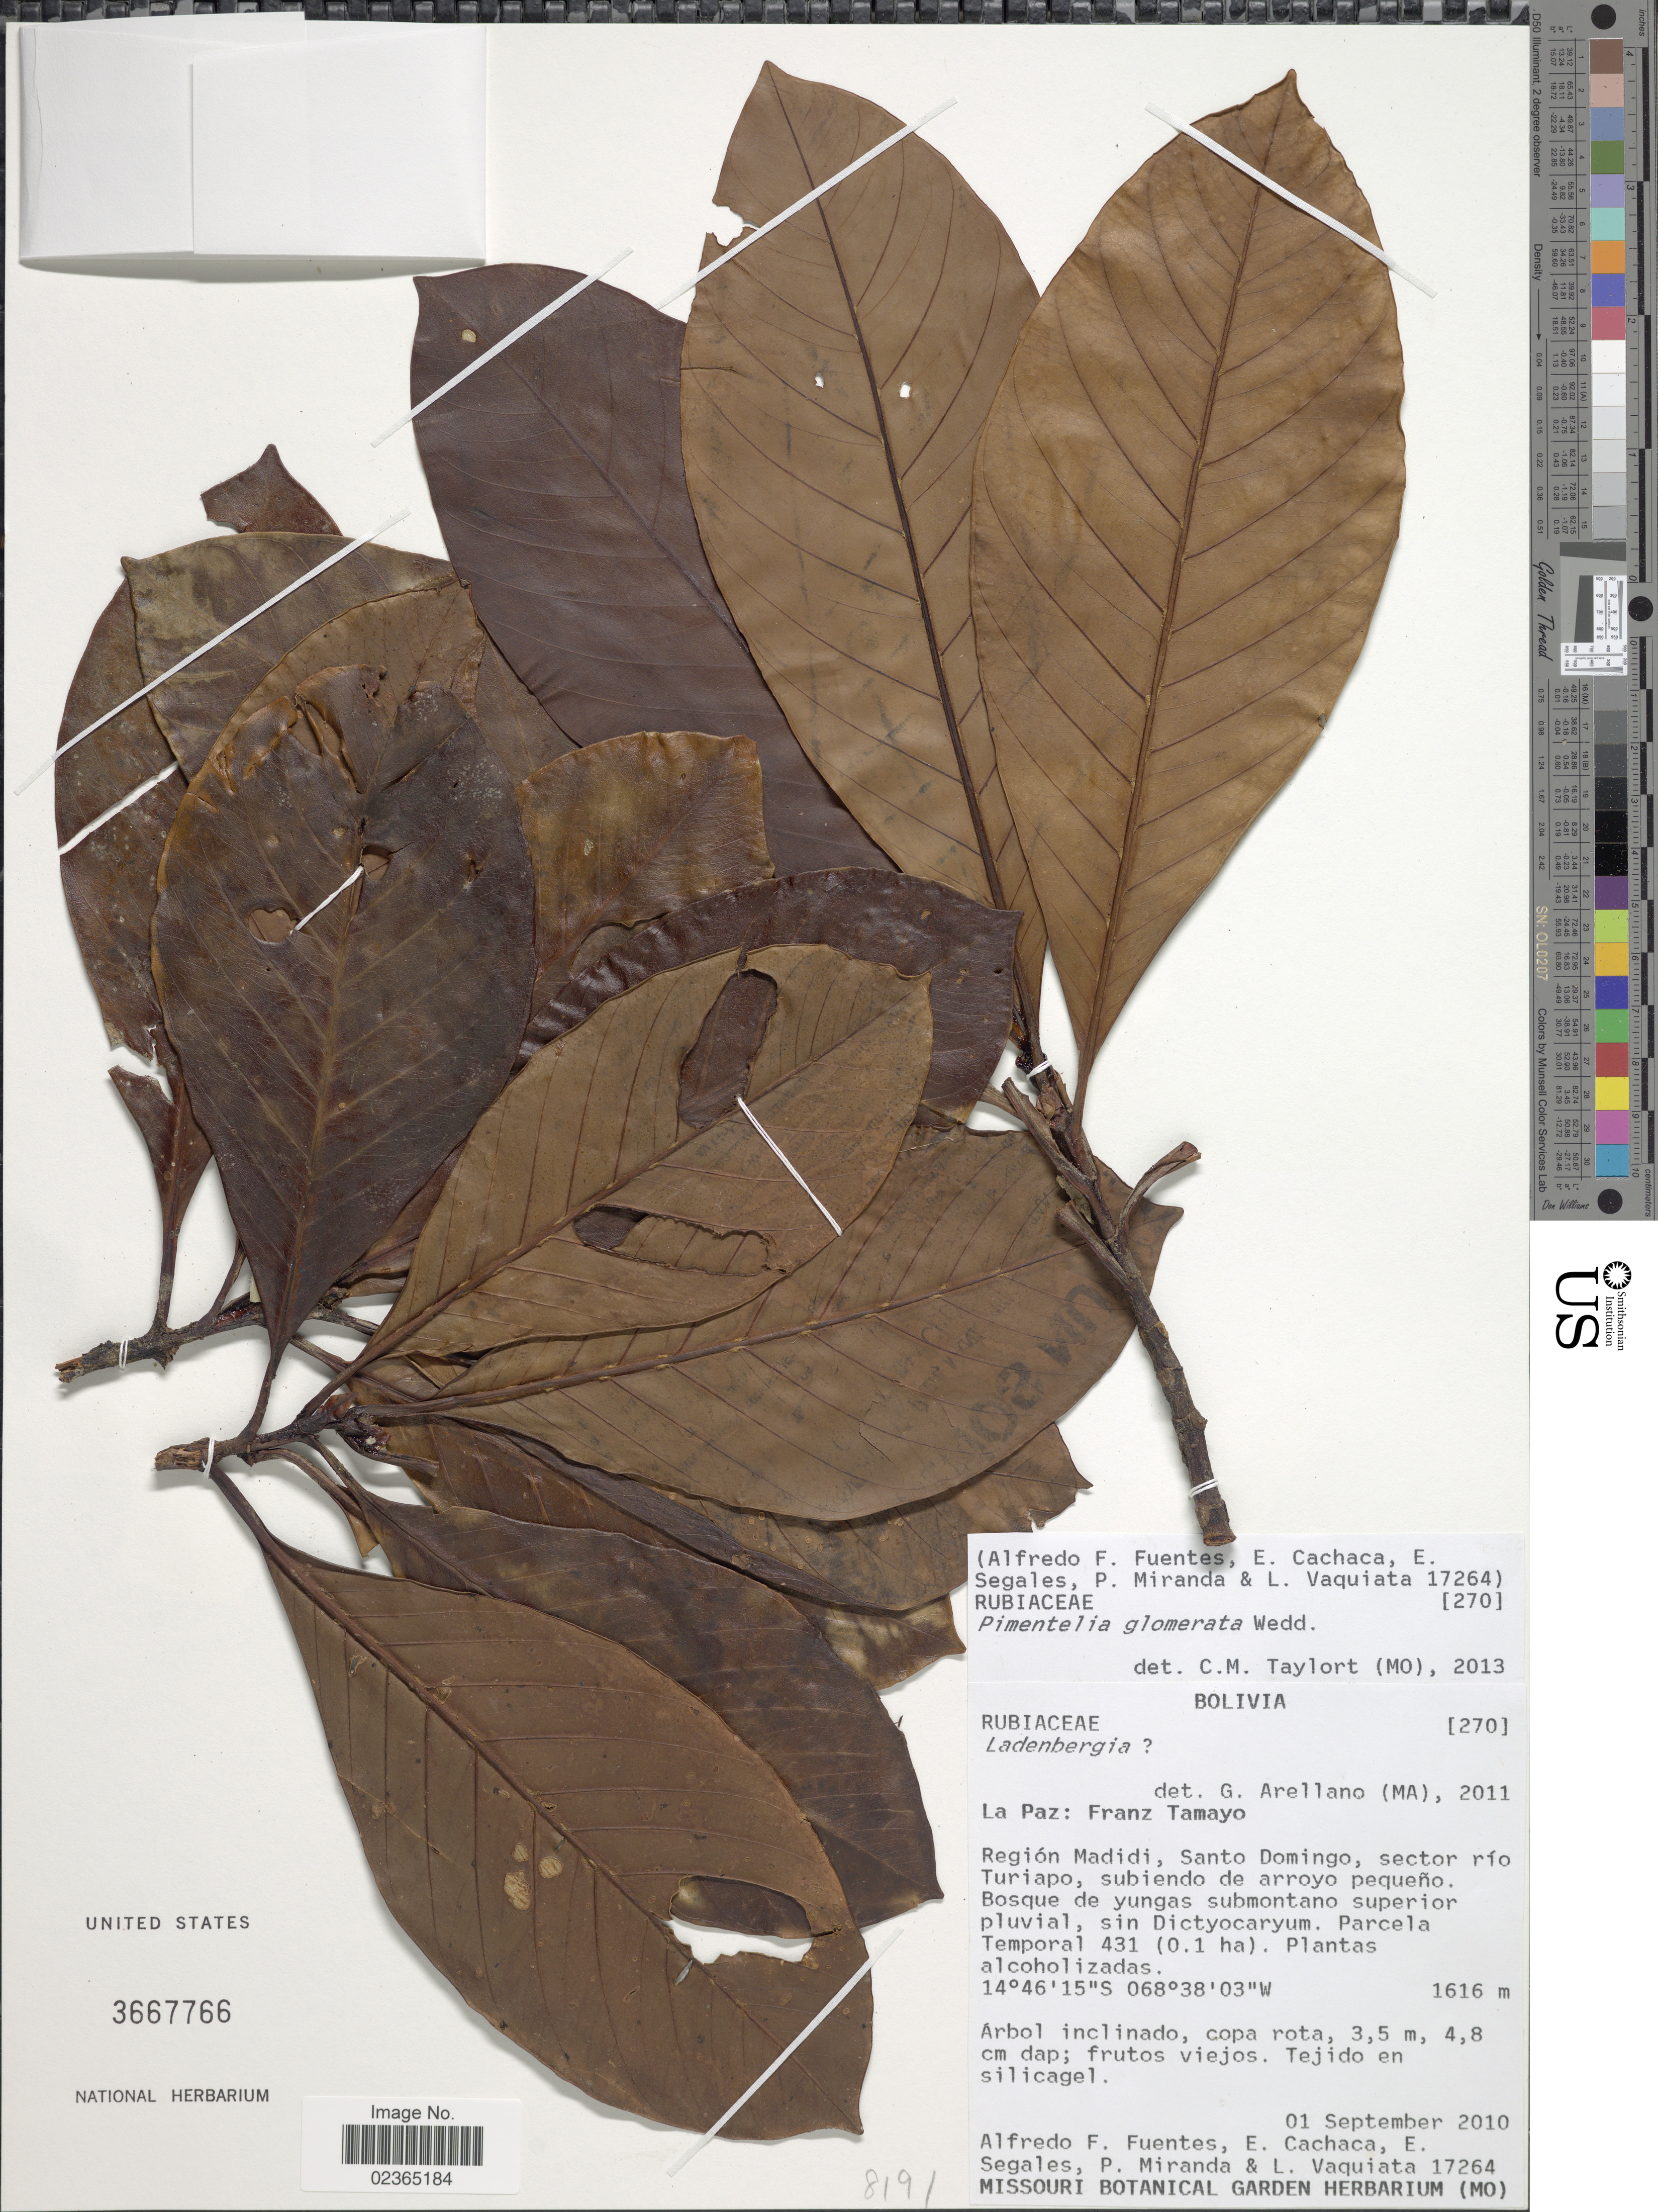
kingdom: Plantae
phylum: Tracheophyta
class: Magnoliopsida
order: Gentianales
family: Rubiaceae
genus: Pimentelia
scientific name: Pimentelia glomerata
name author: Wedd.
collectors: A. F. Fuentes, E. Cachaca, E. Segales, P. Miranda & L. Vaquiata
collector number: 17264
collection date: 2010-09-01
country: Bolivia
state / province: La Paz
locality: Franz Tamayo, Region Madidi, Santo Domingo, sector rio Turiapo, subiendo de arroyo pequeno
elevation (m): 1616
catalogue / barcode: US 3667766